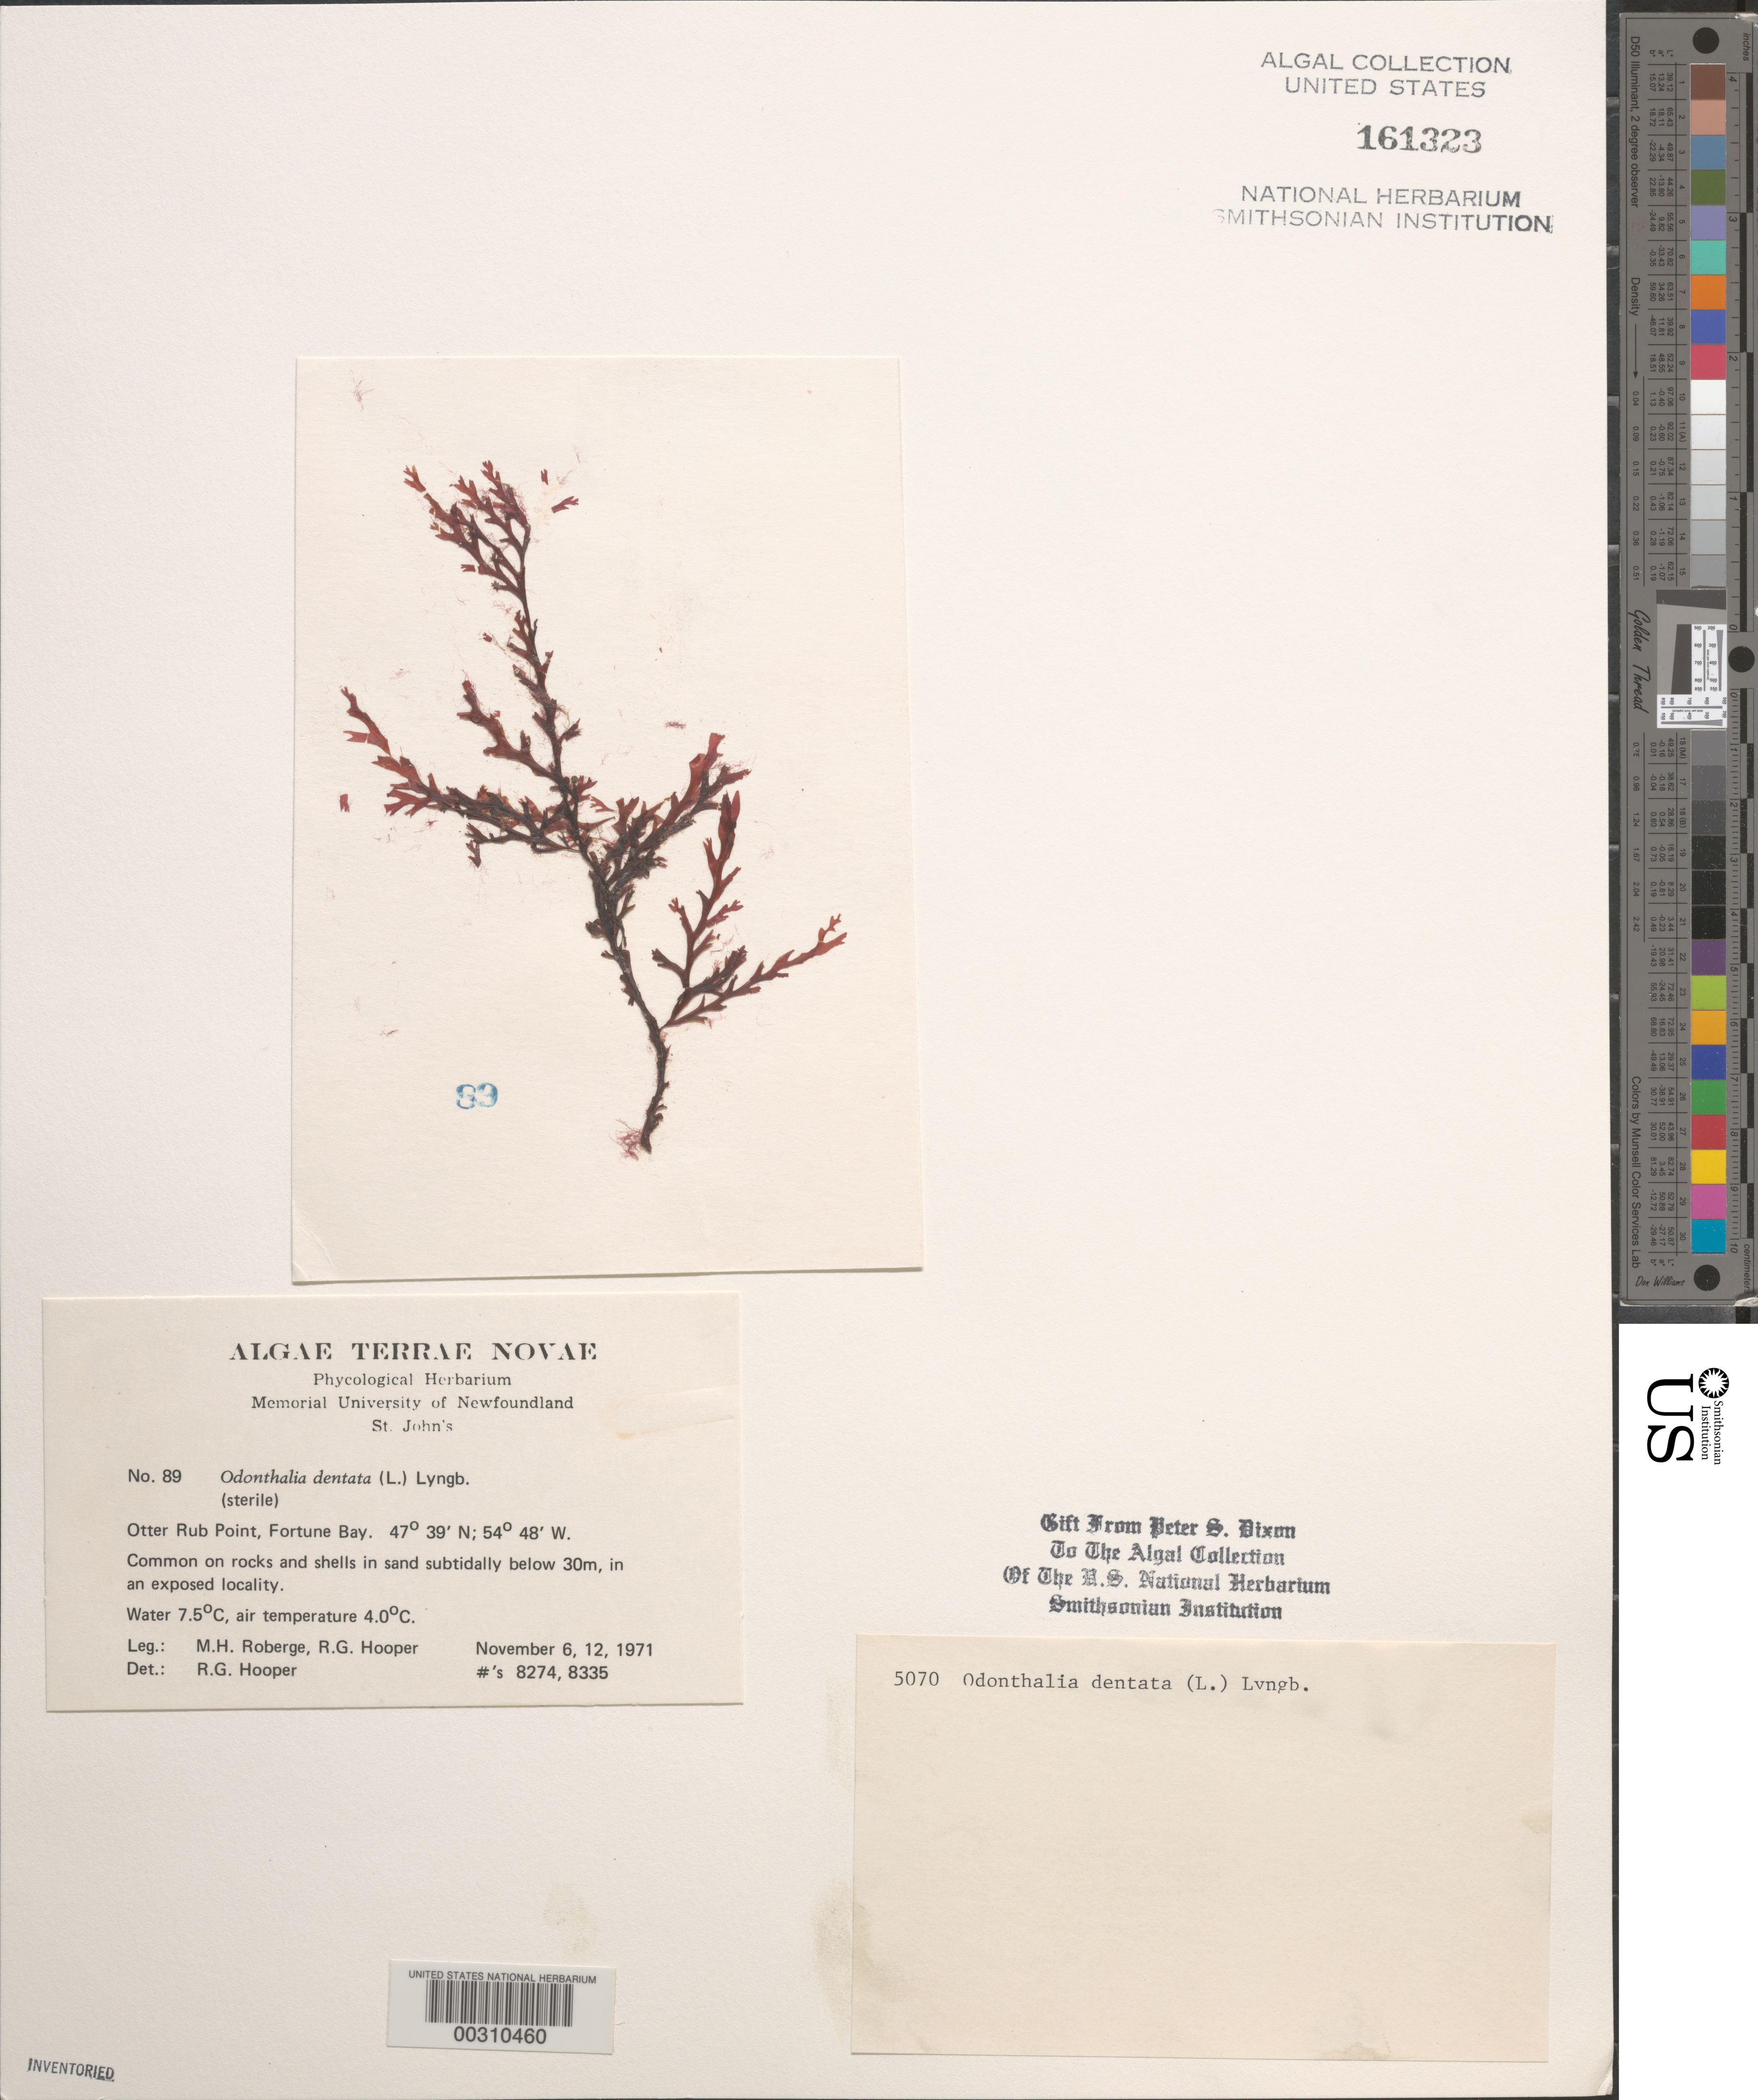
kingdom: Plantae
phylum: Rhodophyta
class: Florideophyceae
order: Ceramiales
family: Rhodomelaceae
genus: Odonthalia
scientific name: Odonthalia dentata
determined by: Hooper, R. G.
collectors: M. Roberge & R. G. Hooper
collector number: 8274 & 8335 & PSD 5070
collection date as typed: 06 Nov 1971 and 12 Nov 1971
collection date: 1971-11-06,1971-11-12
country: Canada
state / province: Newfoundland and Labrador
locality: Otter Rub Point, Fortune Bay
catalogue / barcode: US 161323